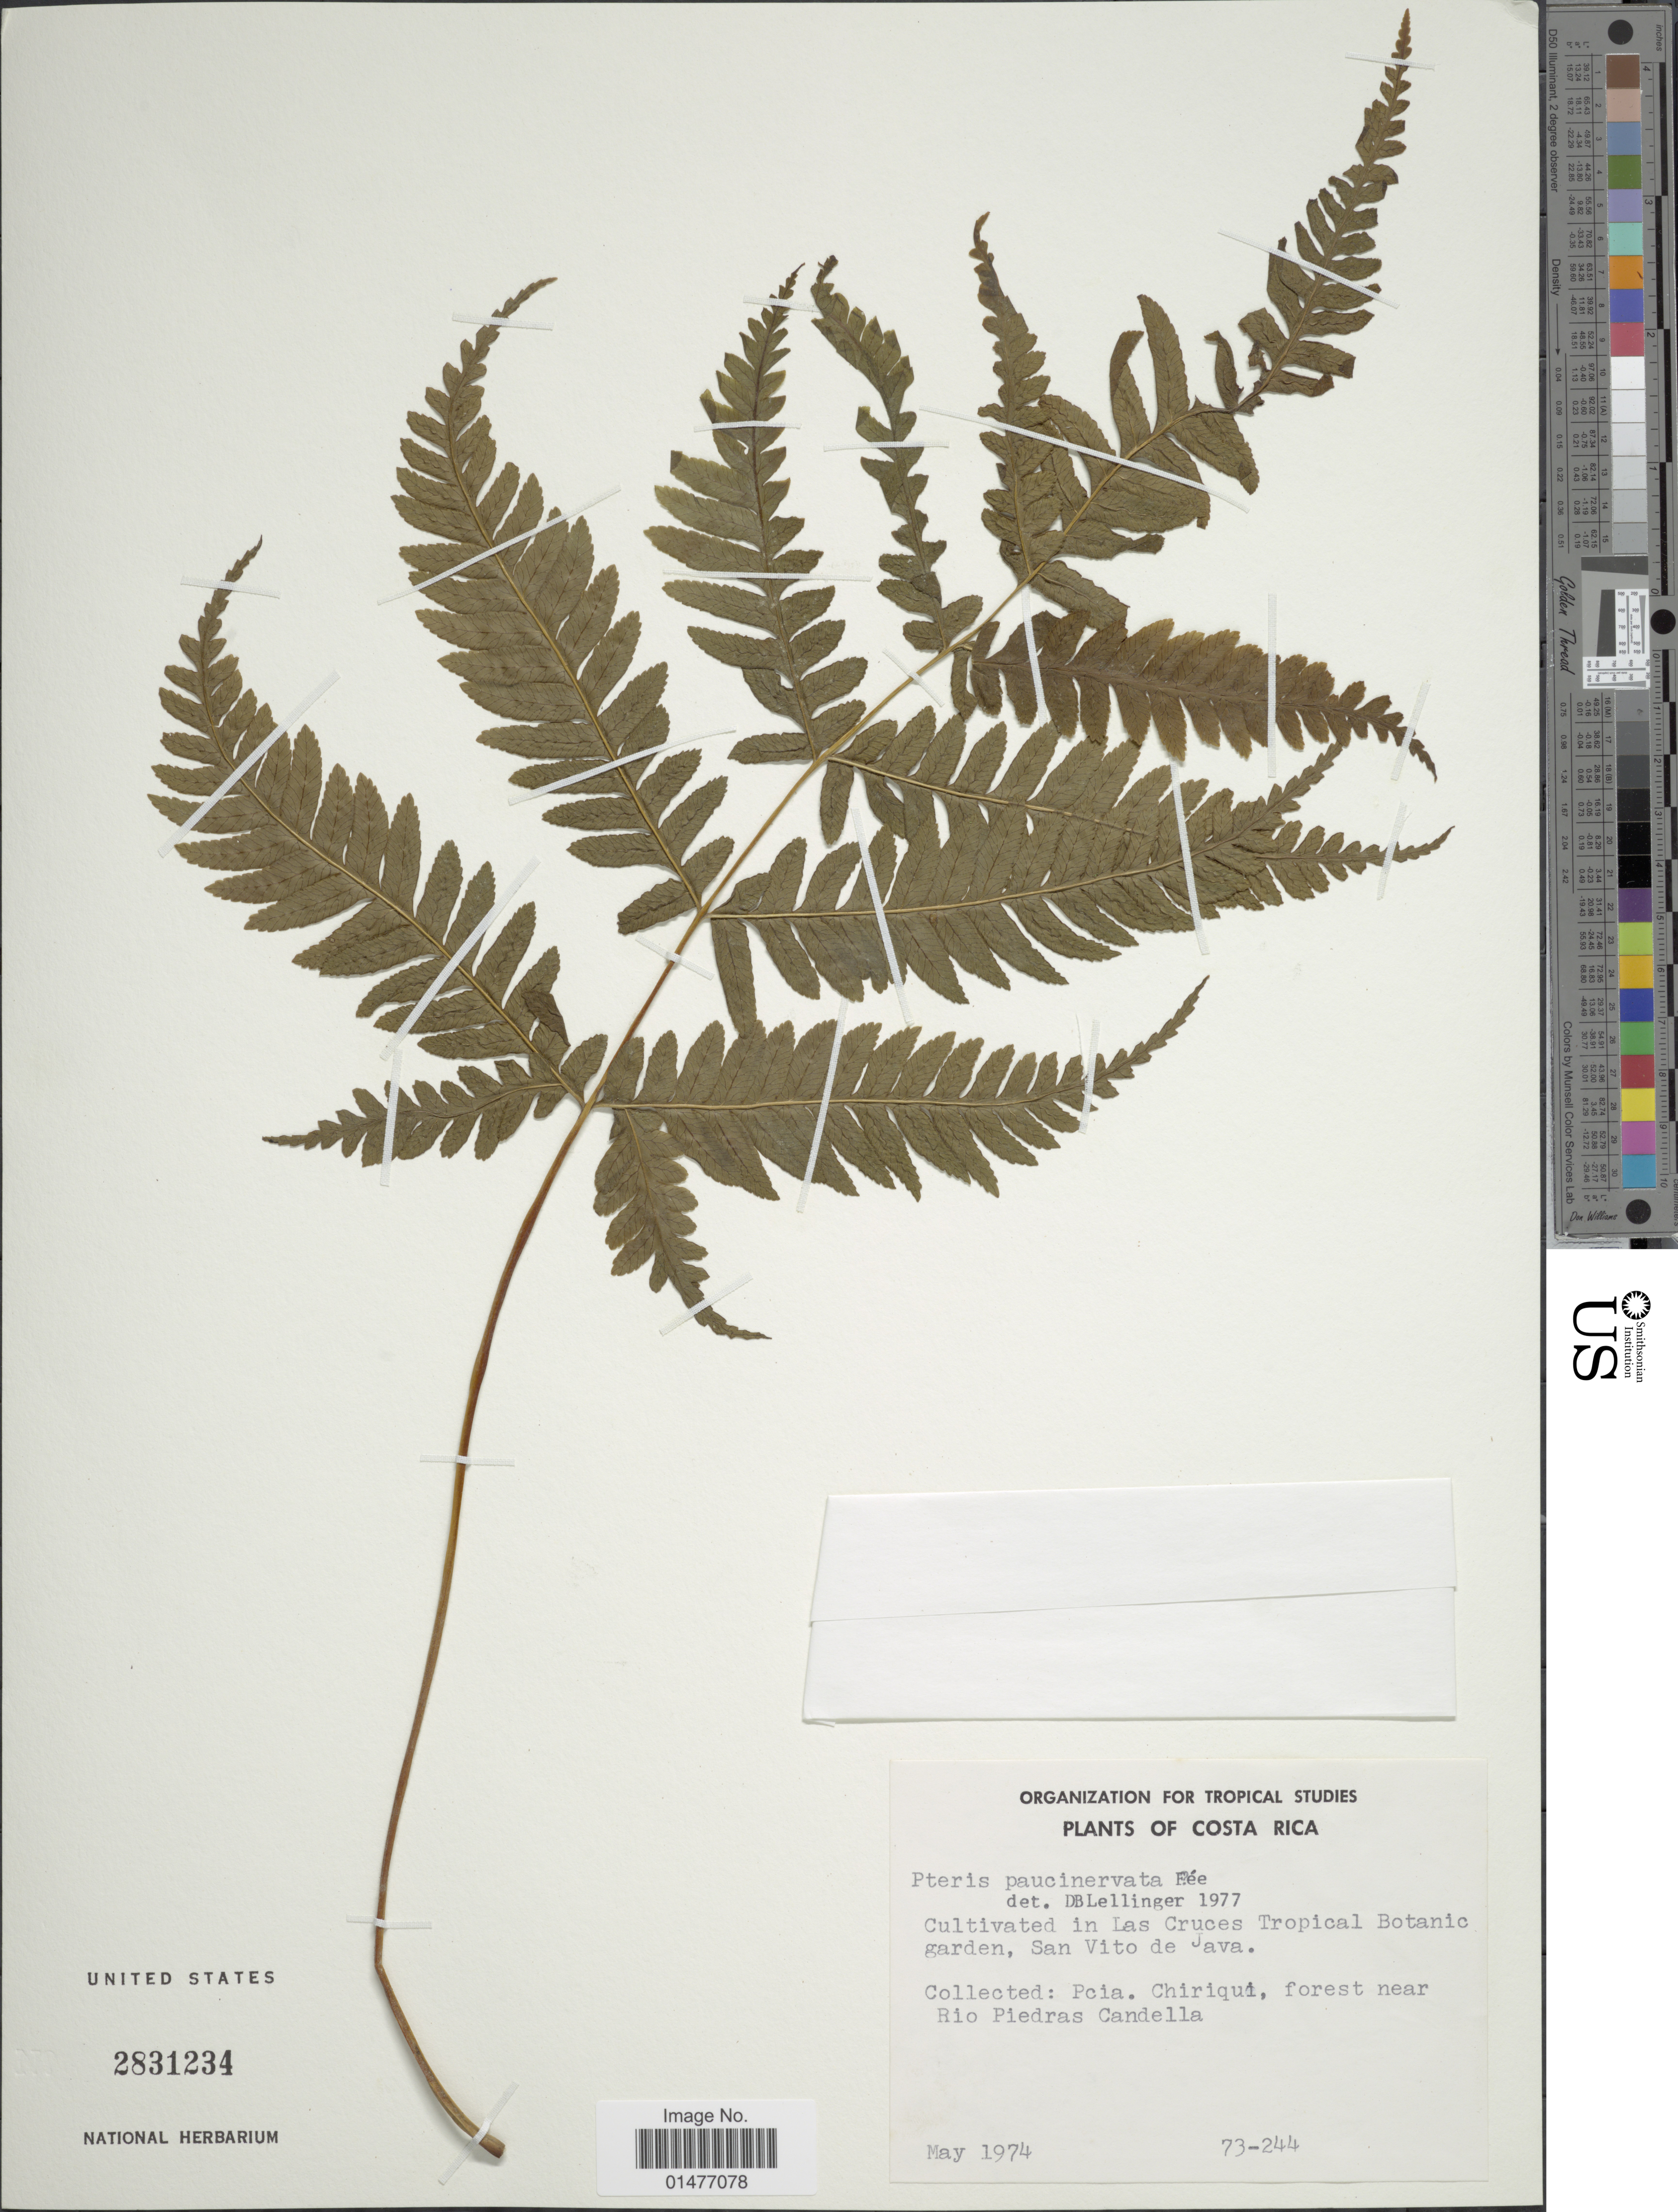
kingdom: Plantae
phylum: Tracheophyta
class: Polypodiopsida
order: Polypodiales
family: Pteridaceae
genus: Pteris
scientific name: Pteris paucinervata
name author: Fée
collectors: Organization for tropical studies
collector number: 73-244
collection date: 1974-05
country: Puerto Rico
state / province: Rio Piedras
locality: Costa Rica,Cultivated in las Cruces Tropical Botanic garden, San Vito de Java, forest near Rio Piedras Candalla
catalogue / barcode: US 2831234